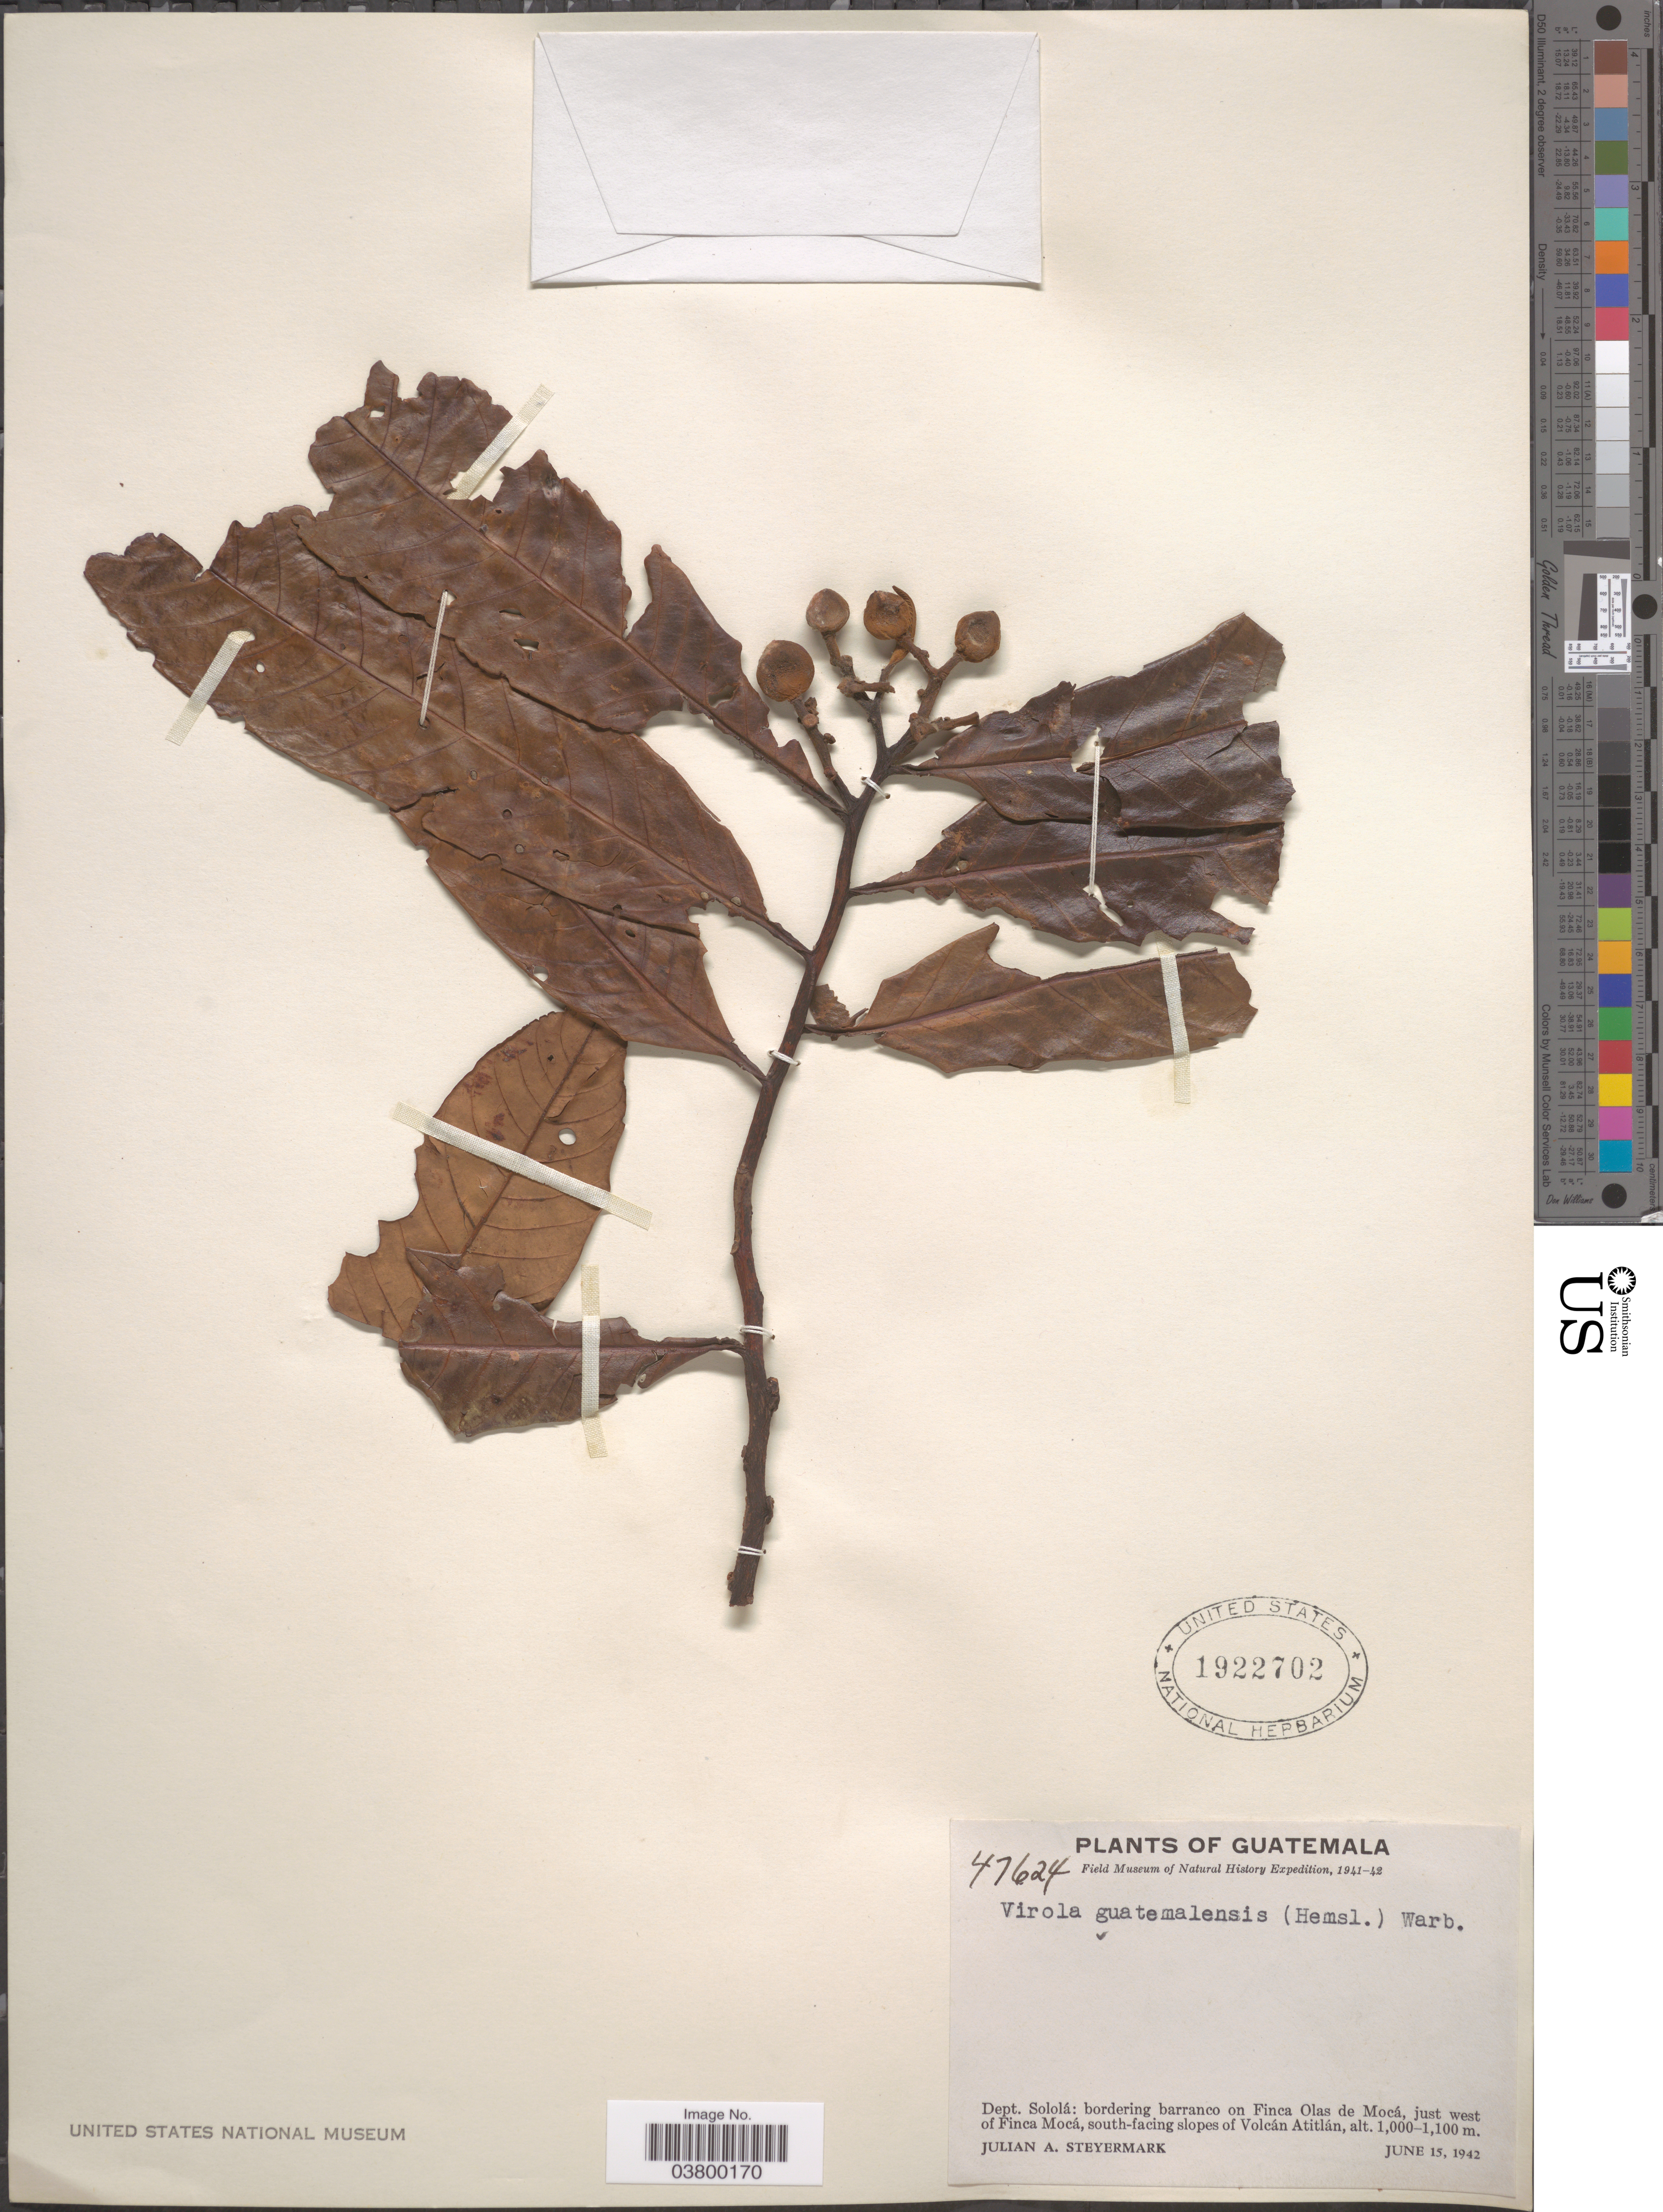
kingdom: Plantae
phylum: Tracheophyta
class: Magnoliopsida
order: Magnoliales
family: Myristicaceae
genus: Virola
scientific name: Virola guatemalensis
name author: (Hemsl.) Warb.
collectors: J. Steyermark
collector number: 47624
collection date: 1942-06-15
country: Guatemala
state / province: Solola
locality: Dept. Sololá: bordering barranco on Finca Olas de Mocá, just west of Finca Mocá, south-facing slopes of Volcán Atitlán.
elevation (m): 1000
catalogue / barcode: US 1922702